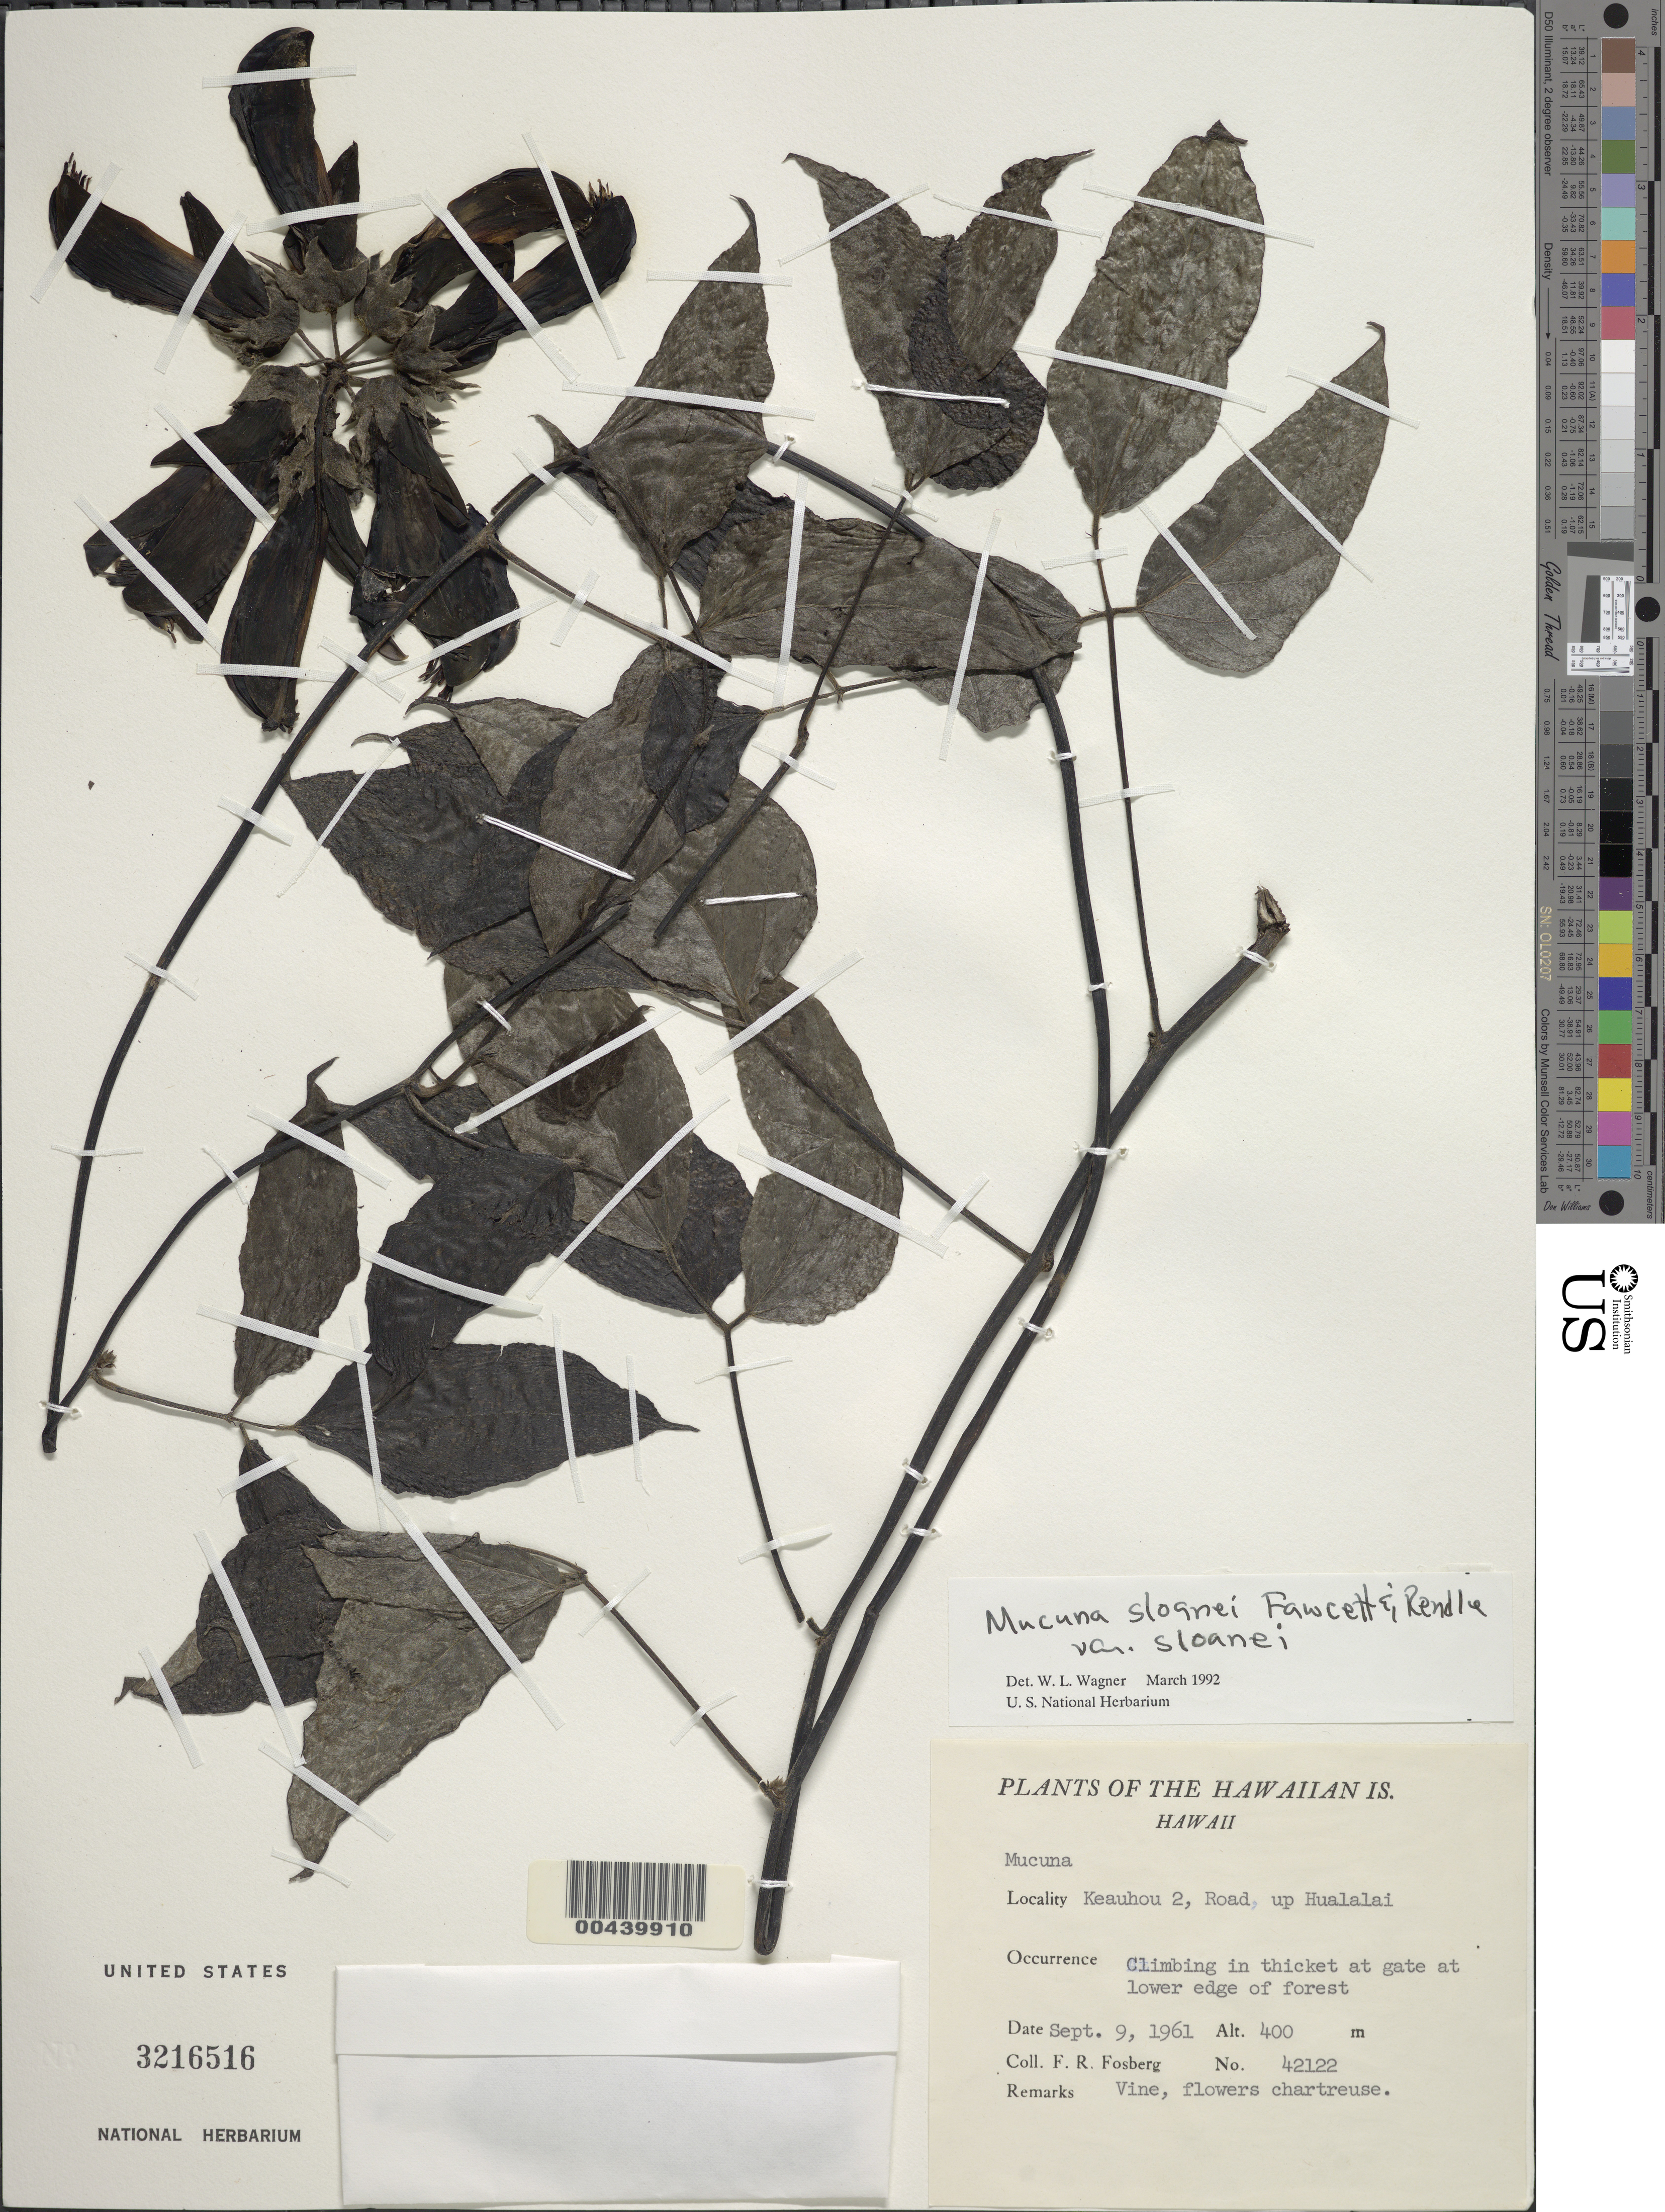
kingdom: Plantae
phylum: Tracheophyta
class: Magnoliopsida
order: Fabales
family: Fabaceae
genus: Mucuna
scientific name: Mucuna sloanei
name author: Fawc. & Rendle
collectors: F. R. Fosberg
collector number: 42122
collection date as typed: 9 Sep 1961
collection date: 1961-09-09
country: United States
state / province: Hawaii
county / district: Hawaii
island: Hawaii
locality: Keauhou 2, Road, up Hualalai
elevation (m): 400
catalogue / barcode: US 3216516